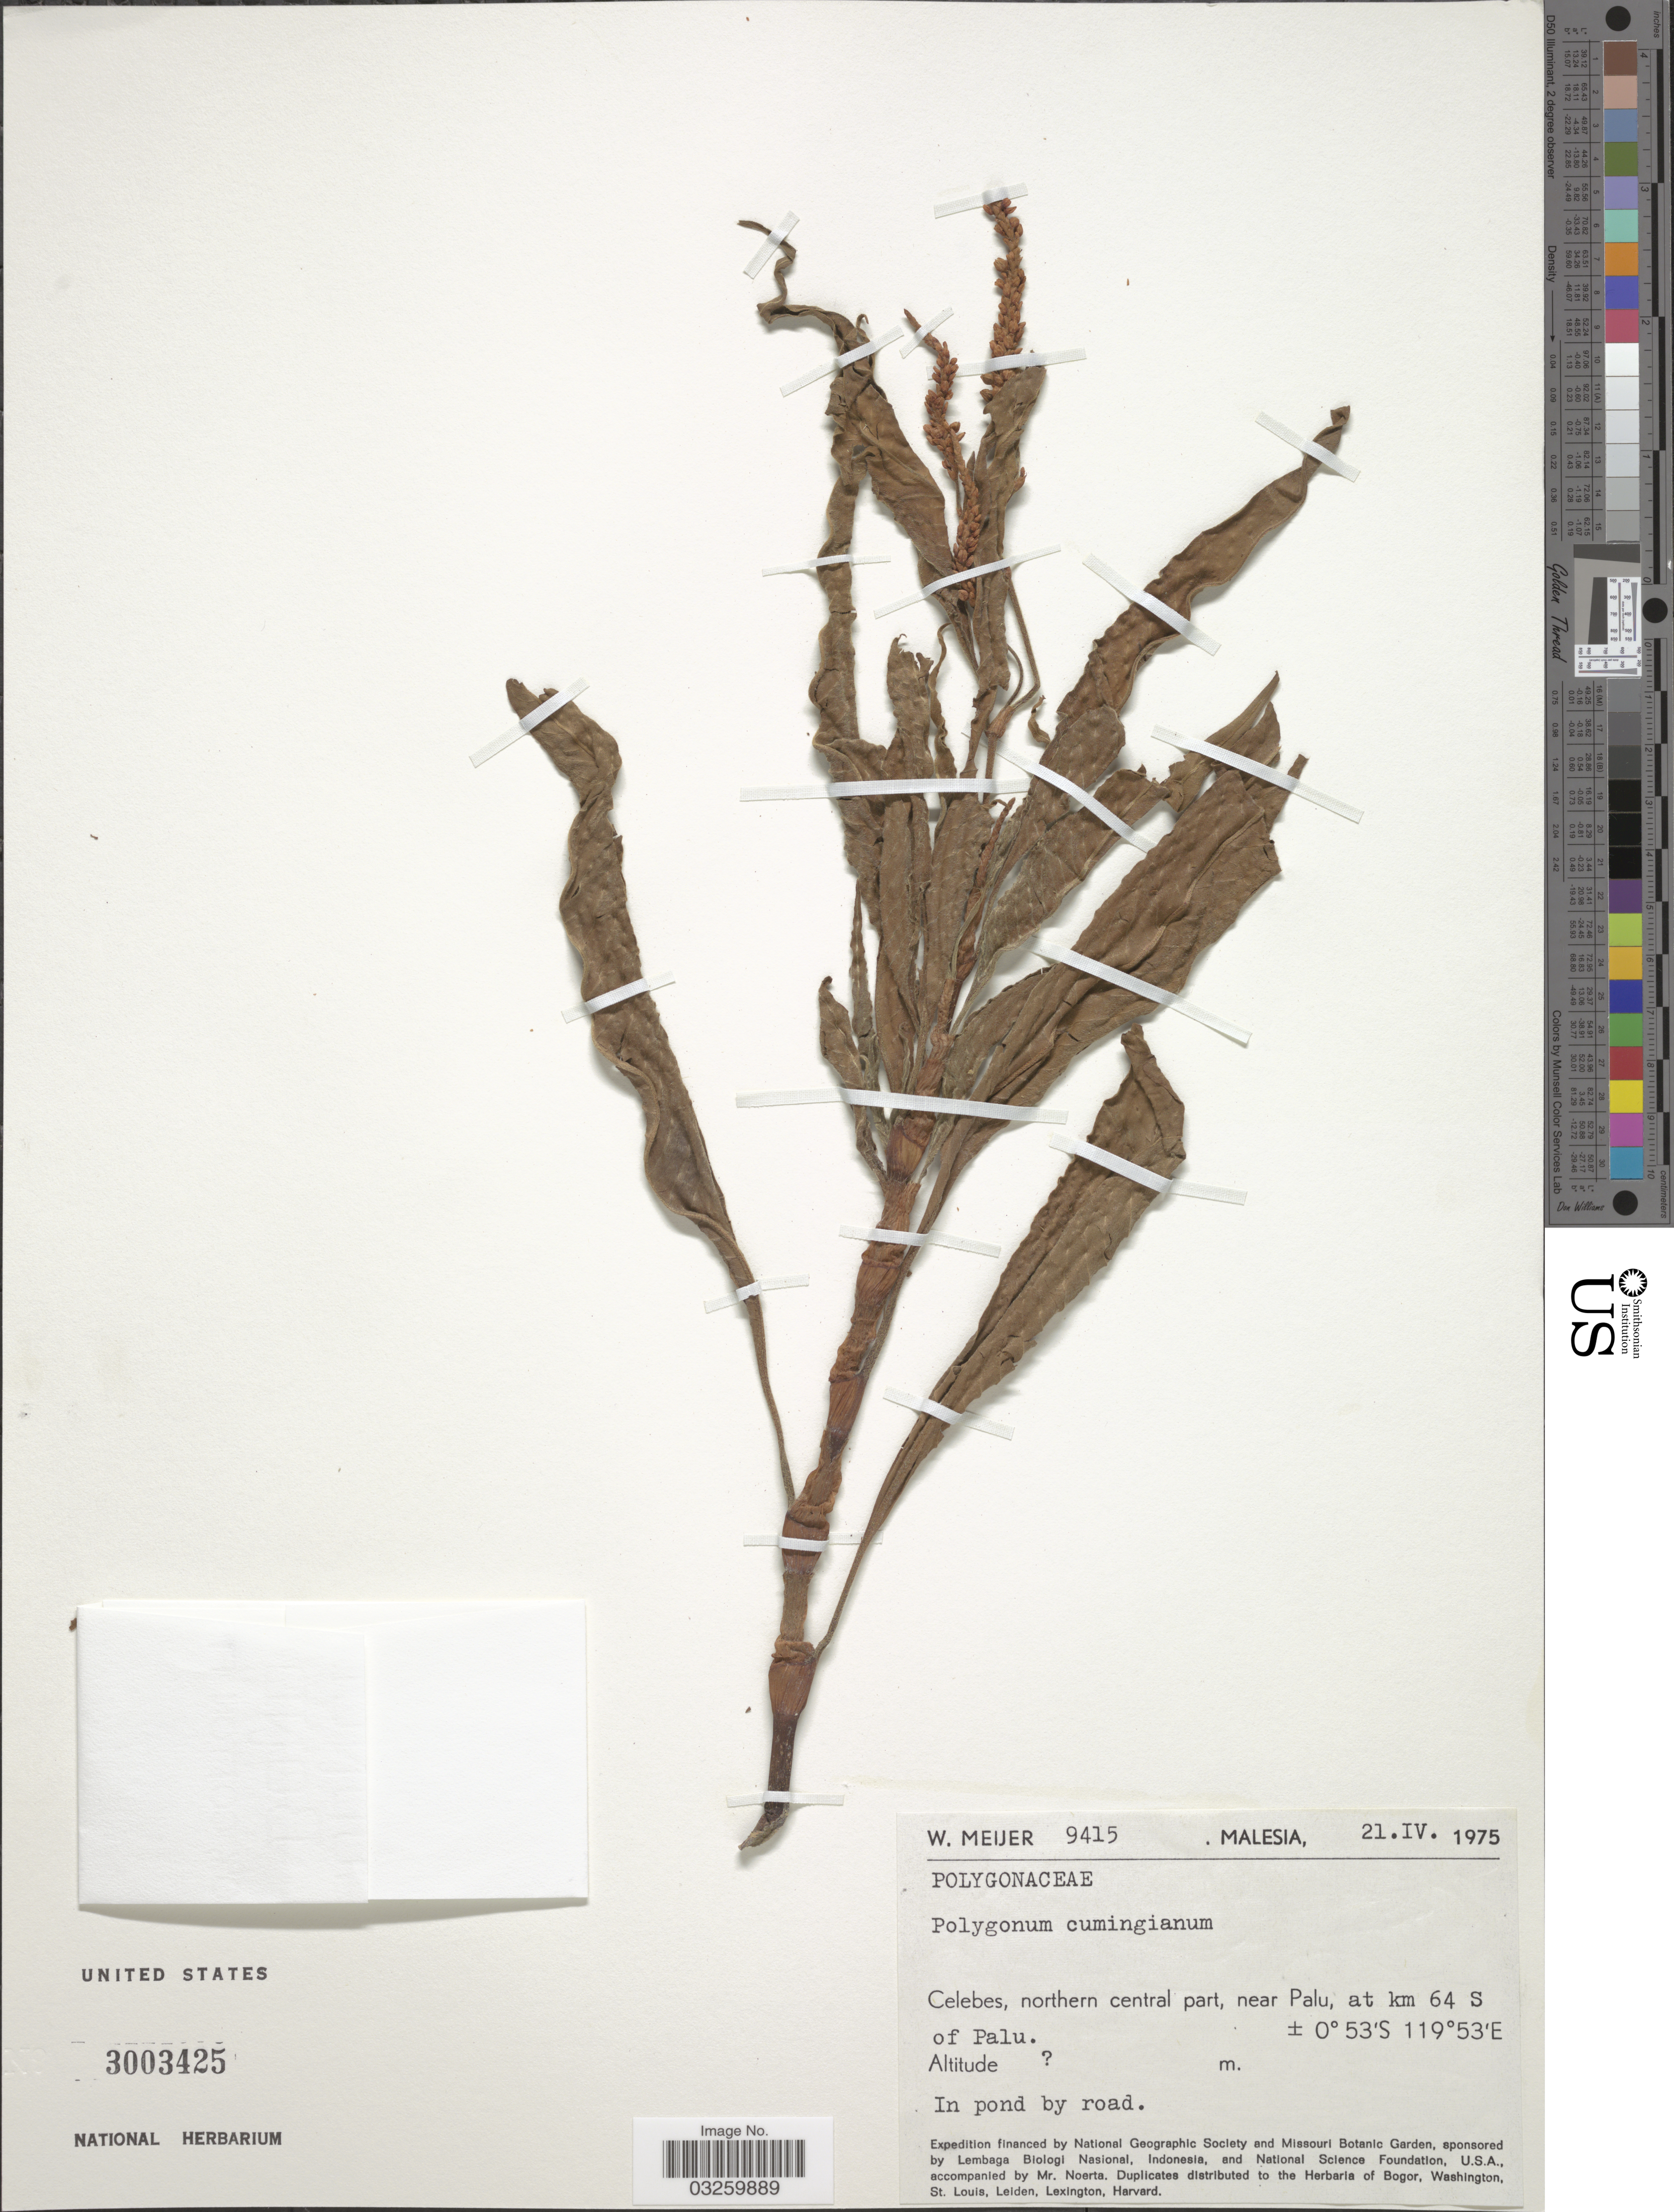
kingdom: Plantae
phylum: Tracheophyta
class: Magnoliopsida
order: Caryophyllales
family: Polygonaceae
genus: Persicaria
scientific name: Persicaria lapathifolia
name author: (L.) Delarbre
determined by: Wagner, W. L., (BOT), Smithsonian Institution - National Museum of Natural History (UNITED STATES)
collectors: W. Meijer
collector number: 9415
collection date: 1975-04-21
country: Malaysia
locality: Malesia. Celebes, northern central part, near Palu, at km 64 S of Palu.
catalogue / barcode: US 3003425